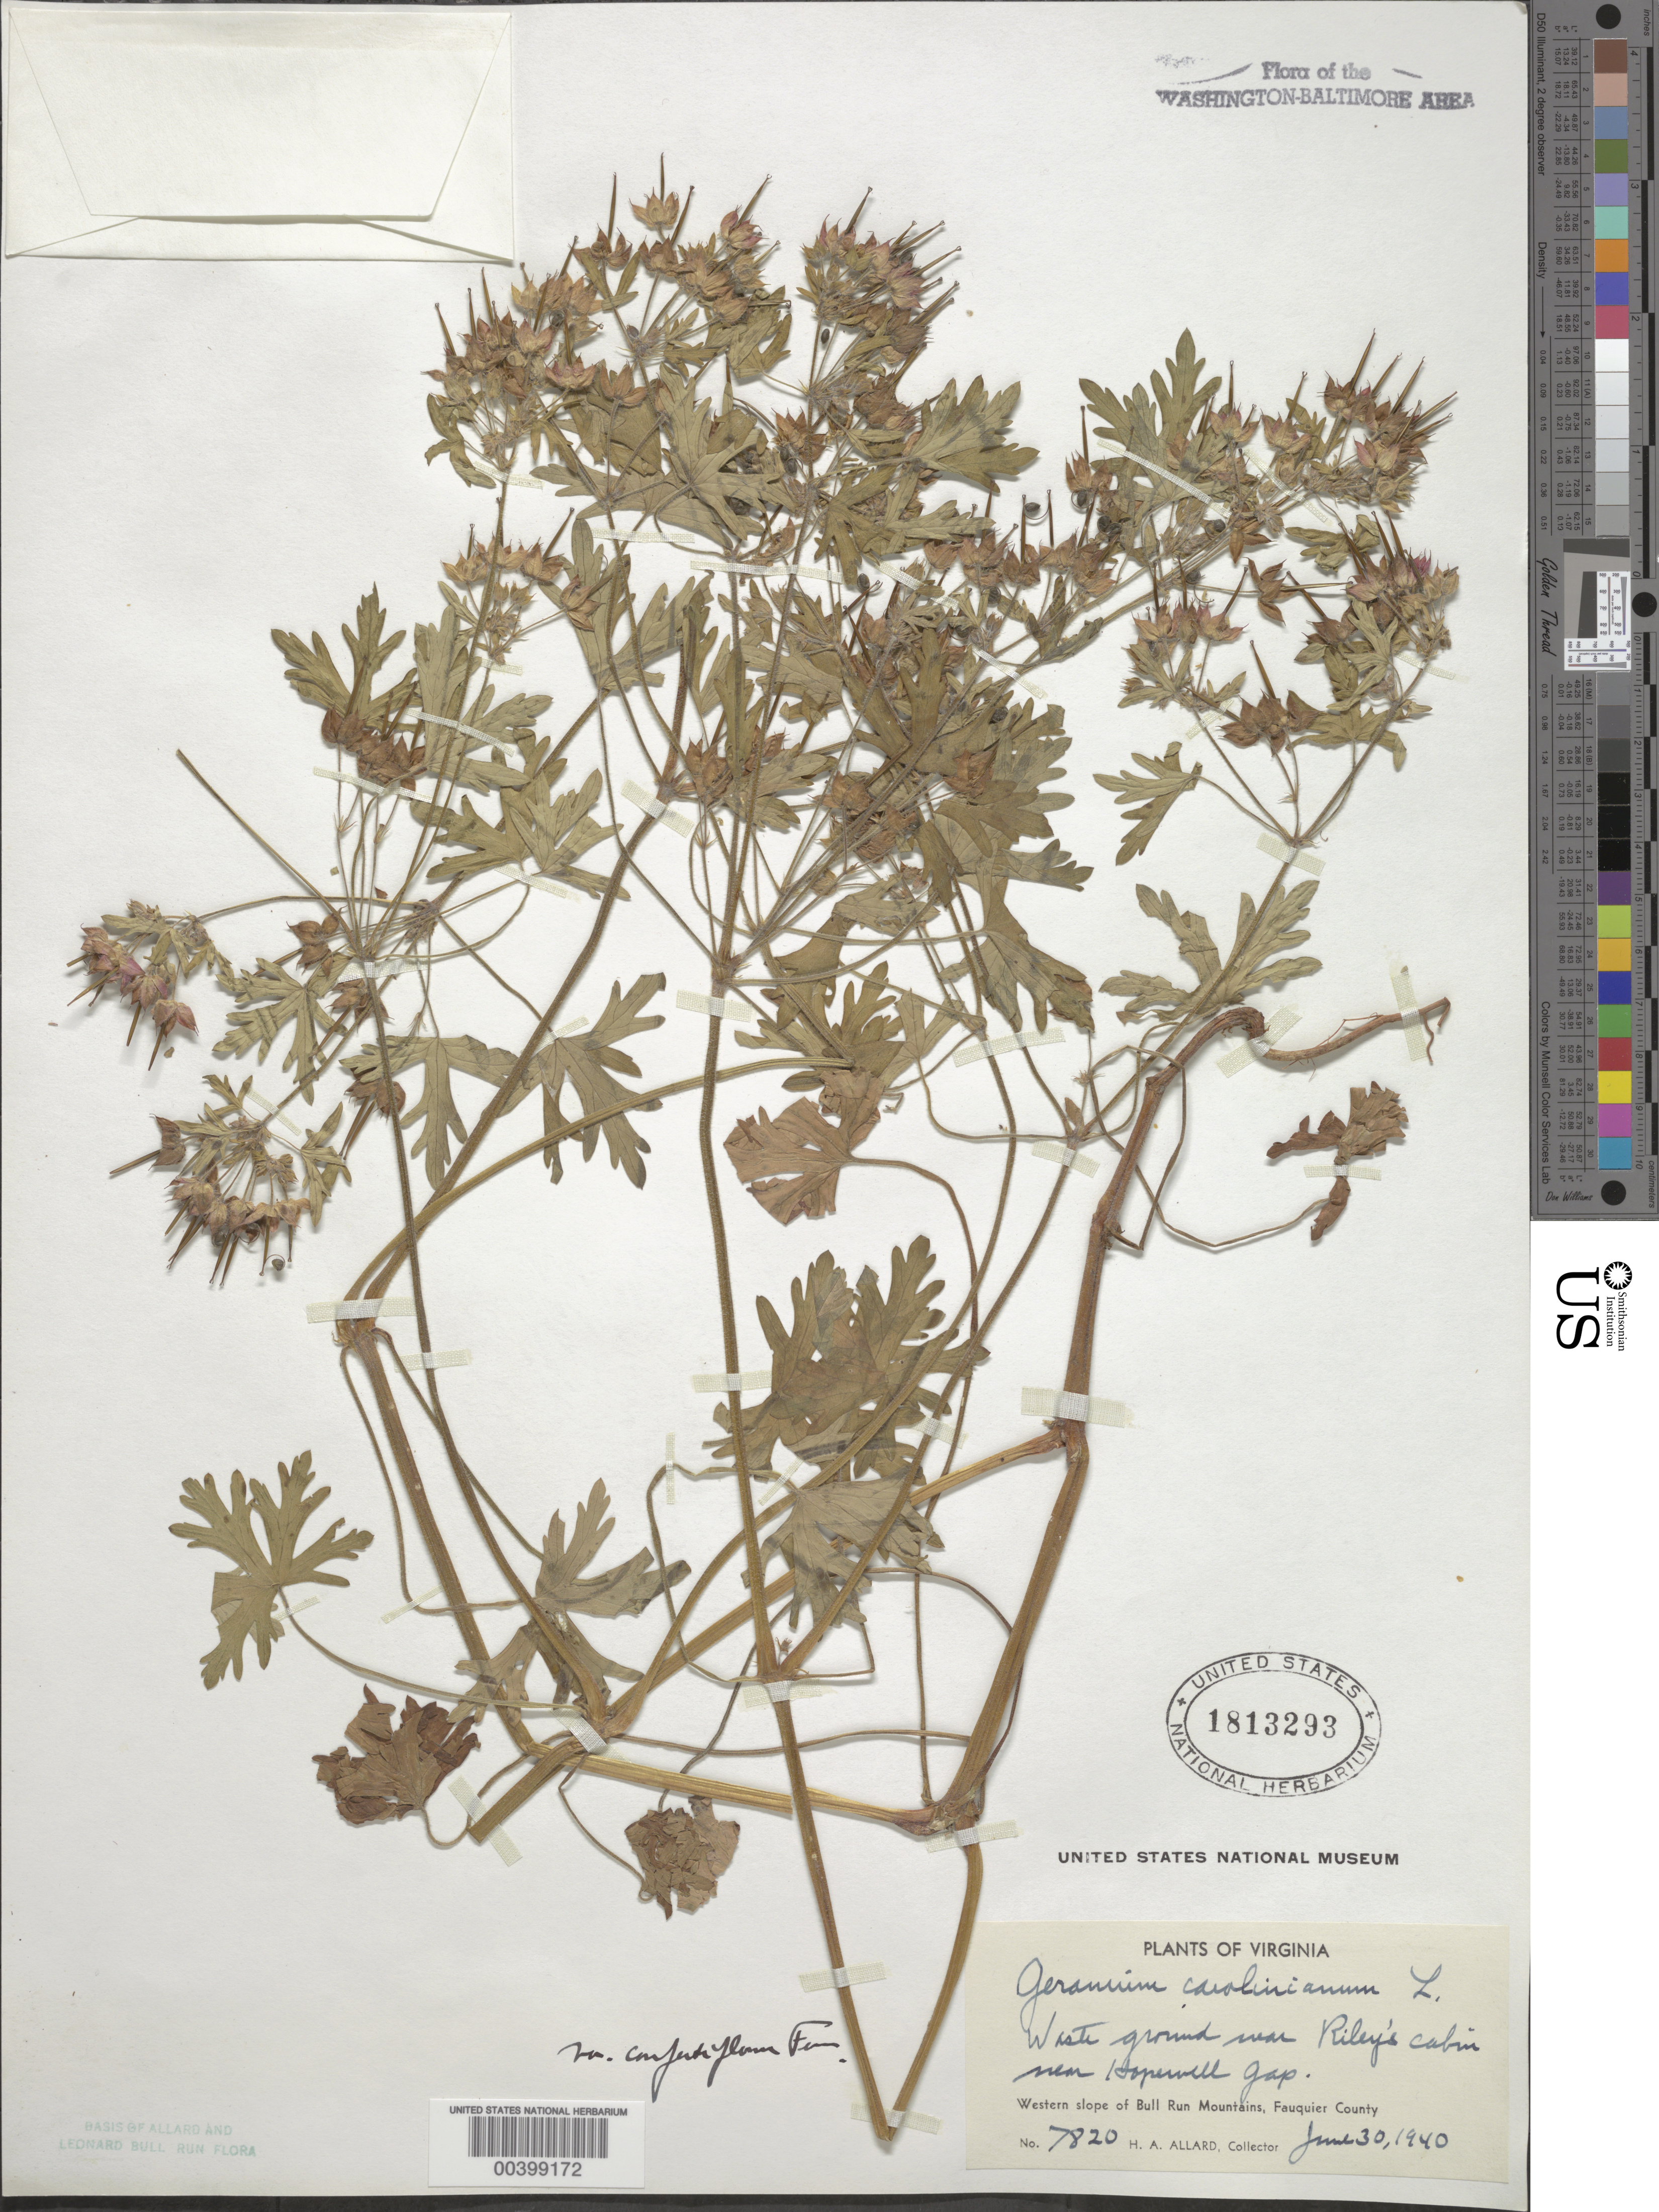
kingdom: Plantae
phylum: Tracheophyta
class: Magnoliopsida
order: Geraniales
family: Geraniaceae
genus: Geranium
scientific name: Geranium carolinianum var. confertiflorum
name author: Fernald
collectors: H. A. Allard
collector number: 7820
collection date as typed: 30 Jun 1940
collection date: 1940-06-30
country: United States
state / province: Virginia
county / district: Fauquier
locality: Rileys Cabin, Hopewell Gap vicinity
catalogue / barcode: US 1813293